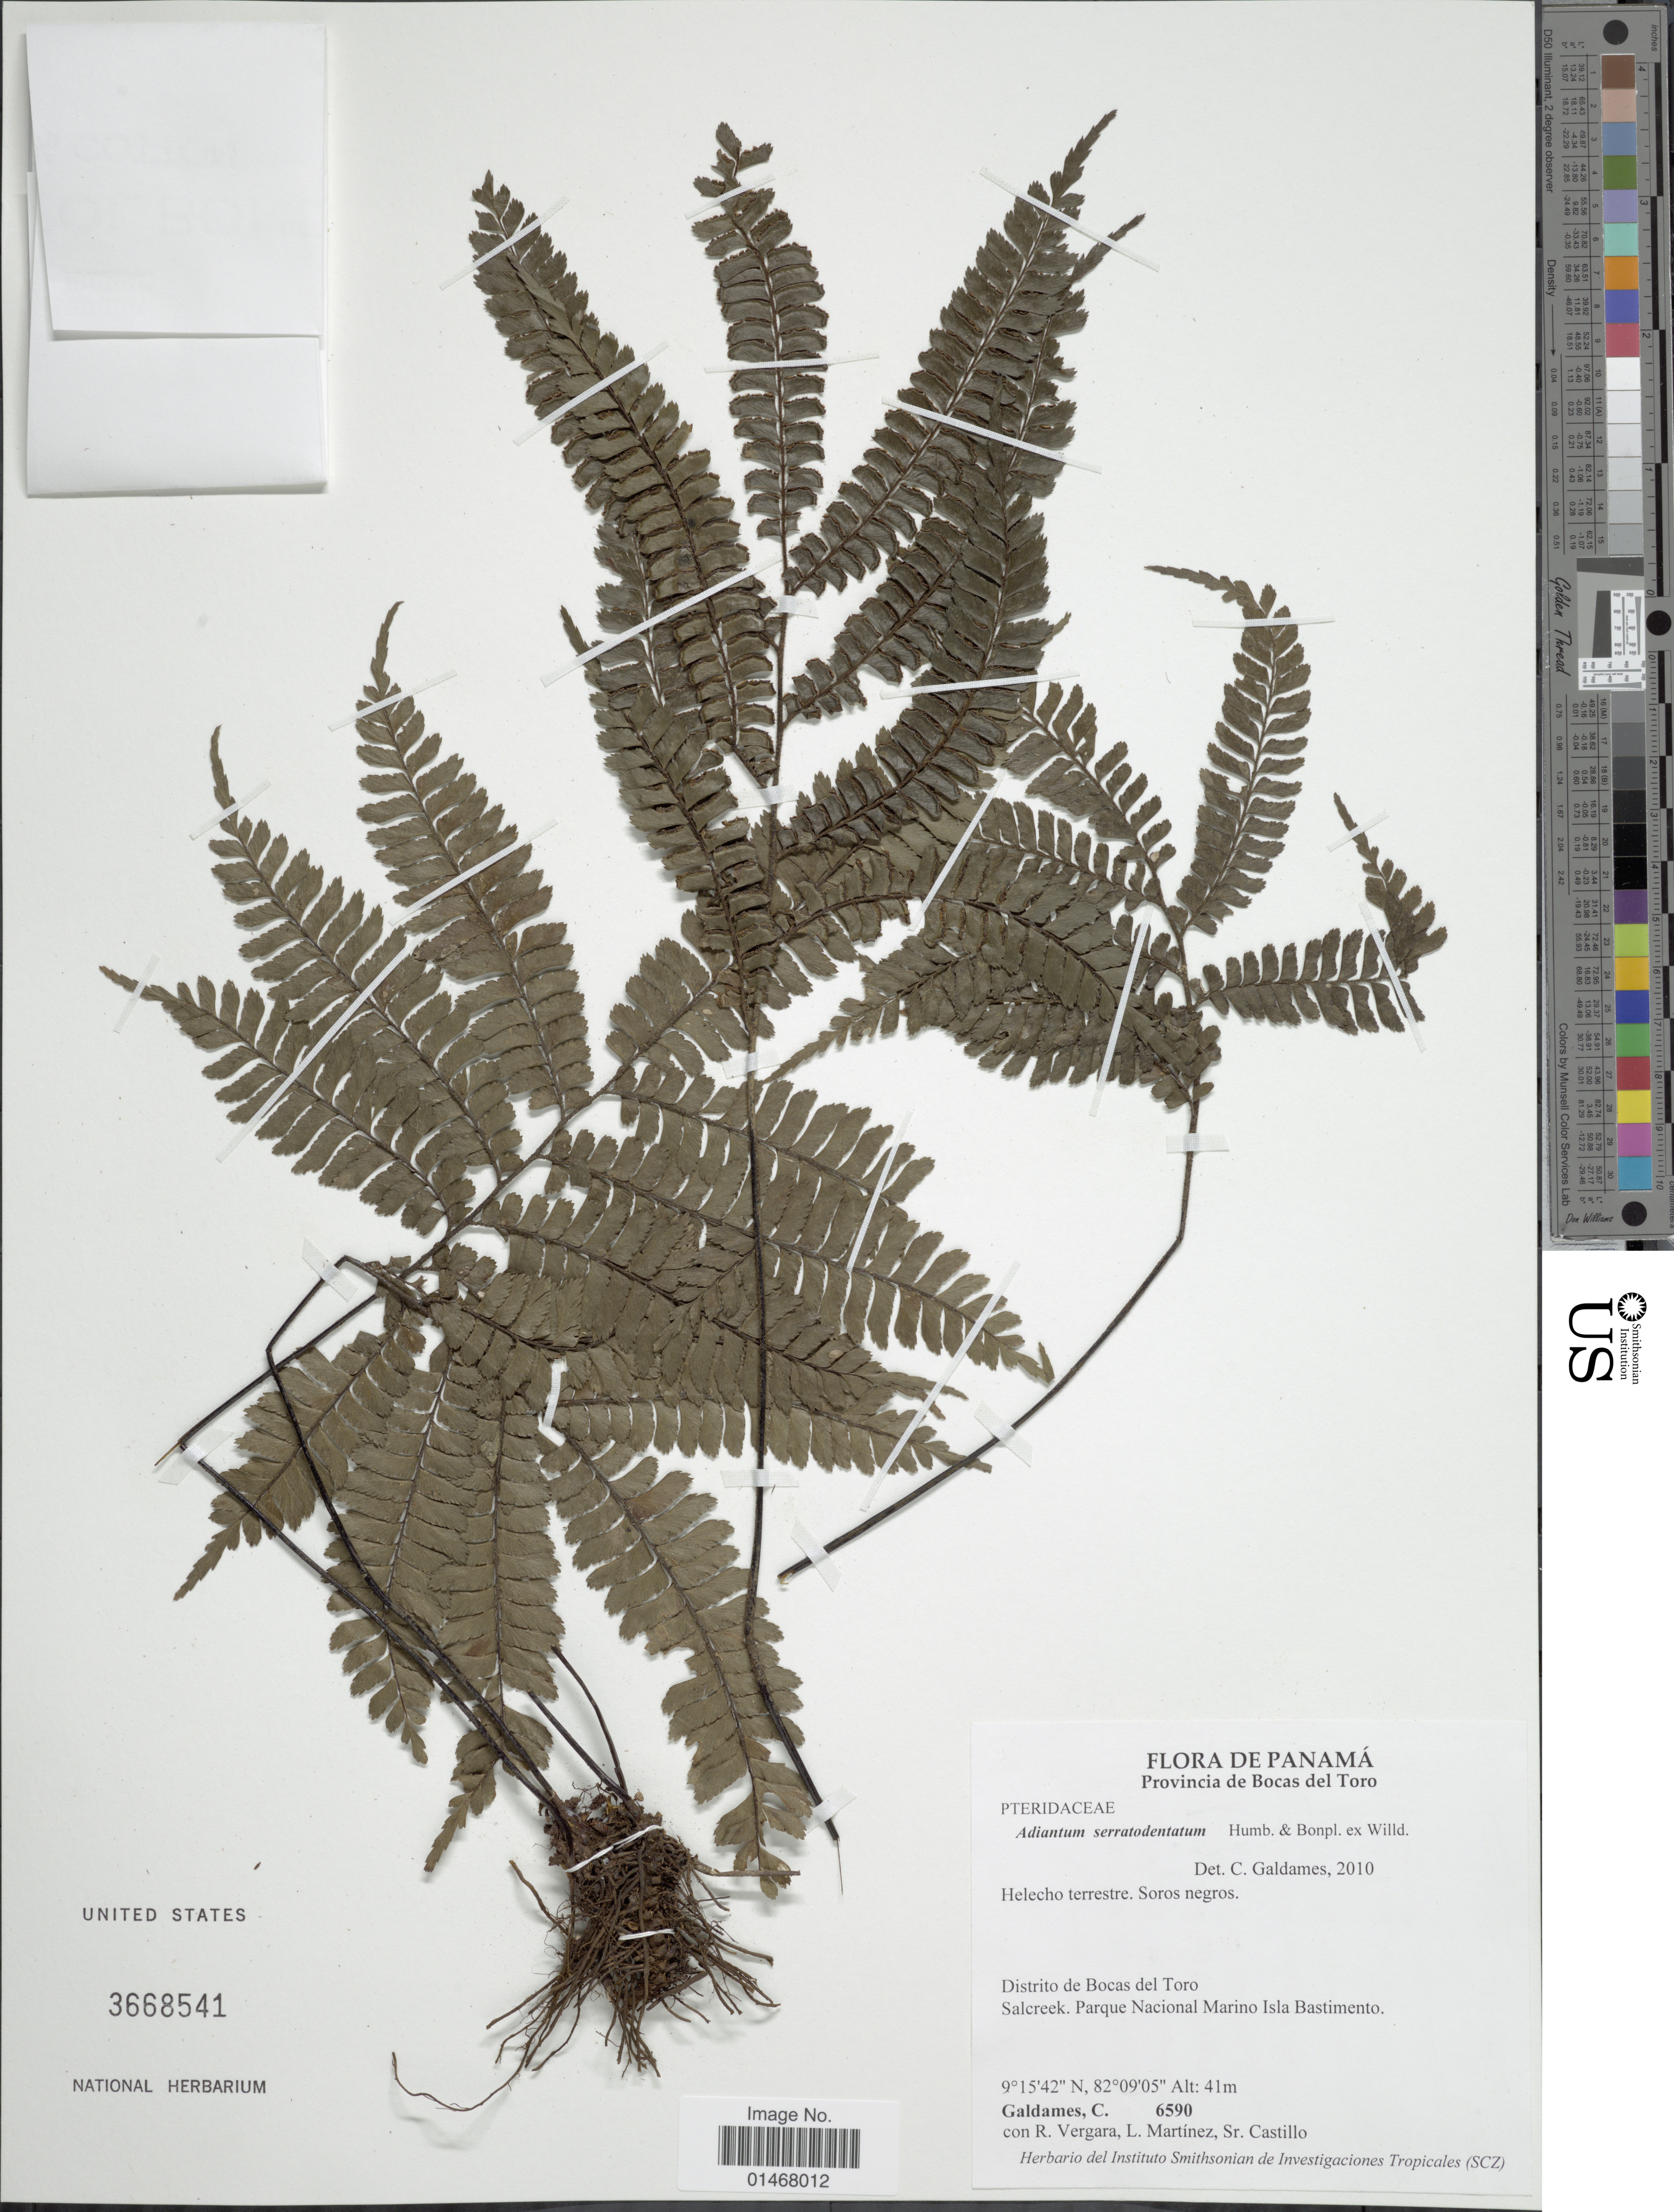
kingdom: Plantae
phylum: Tracheophyta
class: Polypodiopsida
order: Polypodiales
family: Pteridaceae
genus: Adiantum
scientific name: Adiantum serratodentatum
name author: Humb. & Bonpl. ex Willd.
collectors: C. Galdames, R. Vergara, L. Martínez & S. Castillo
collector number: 6590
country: Panama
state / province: Bocas del Toro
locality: Distrito de Bocas del Toro Salcreek. Parque Marno Isla Bastimento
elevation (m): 41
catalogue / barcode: US 3668541